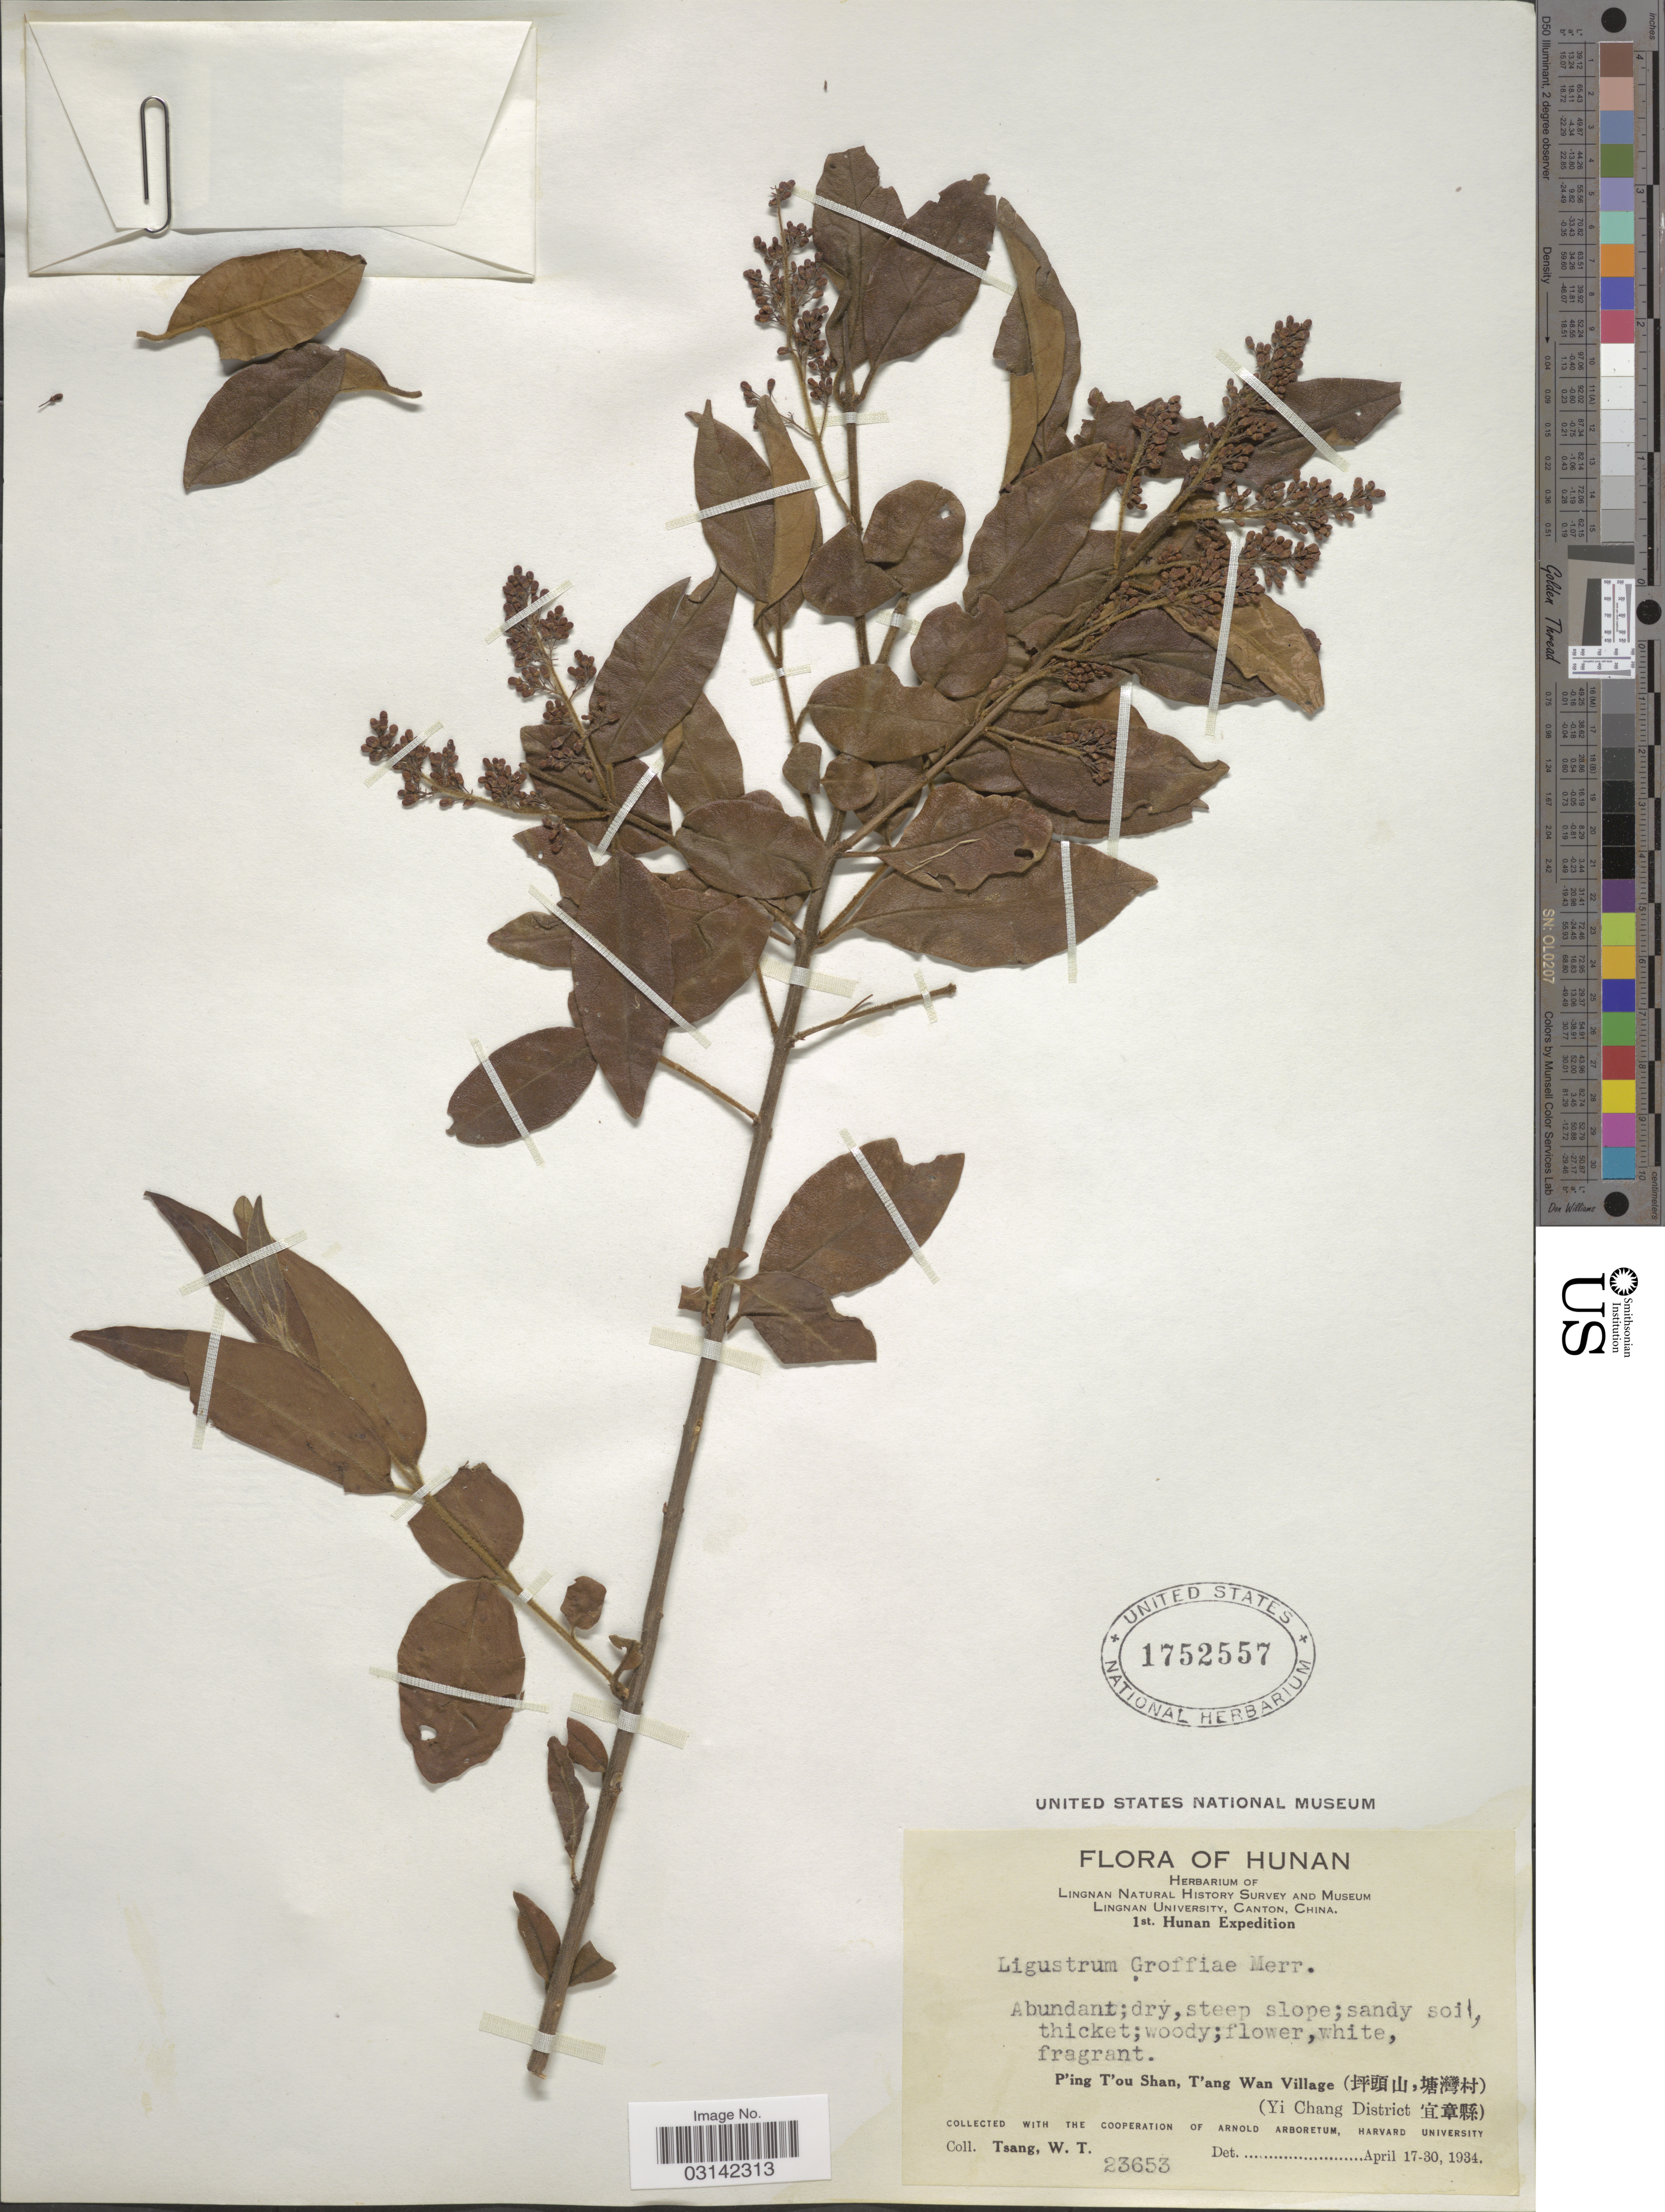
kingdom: Plantae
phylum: Tracheophyta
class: Magnoliopsida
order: Lamiales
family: Oleaceae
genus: Ligustrum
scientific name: Ligustrum groffiae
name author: Merr.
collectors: W. T. Tsang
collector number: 23653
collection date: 1934-04-17/1934-04-30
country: China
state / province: Hunan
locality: P'ing T'ou Shan, T'ang Wan Village (Yi Chang District).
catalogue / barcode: US 1752557